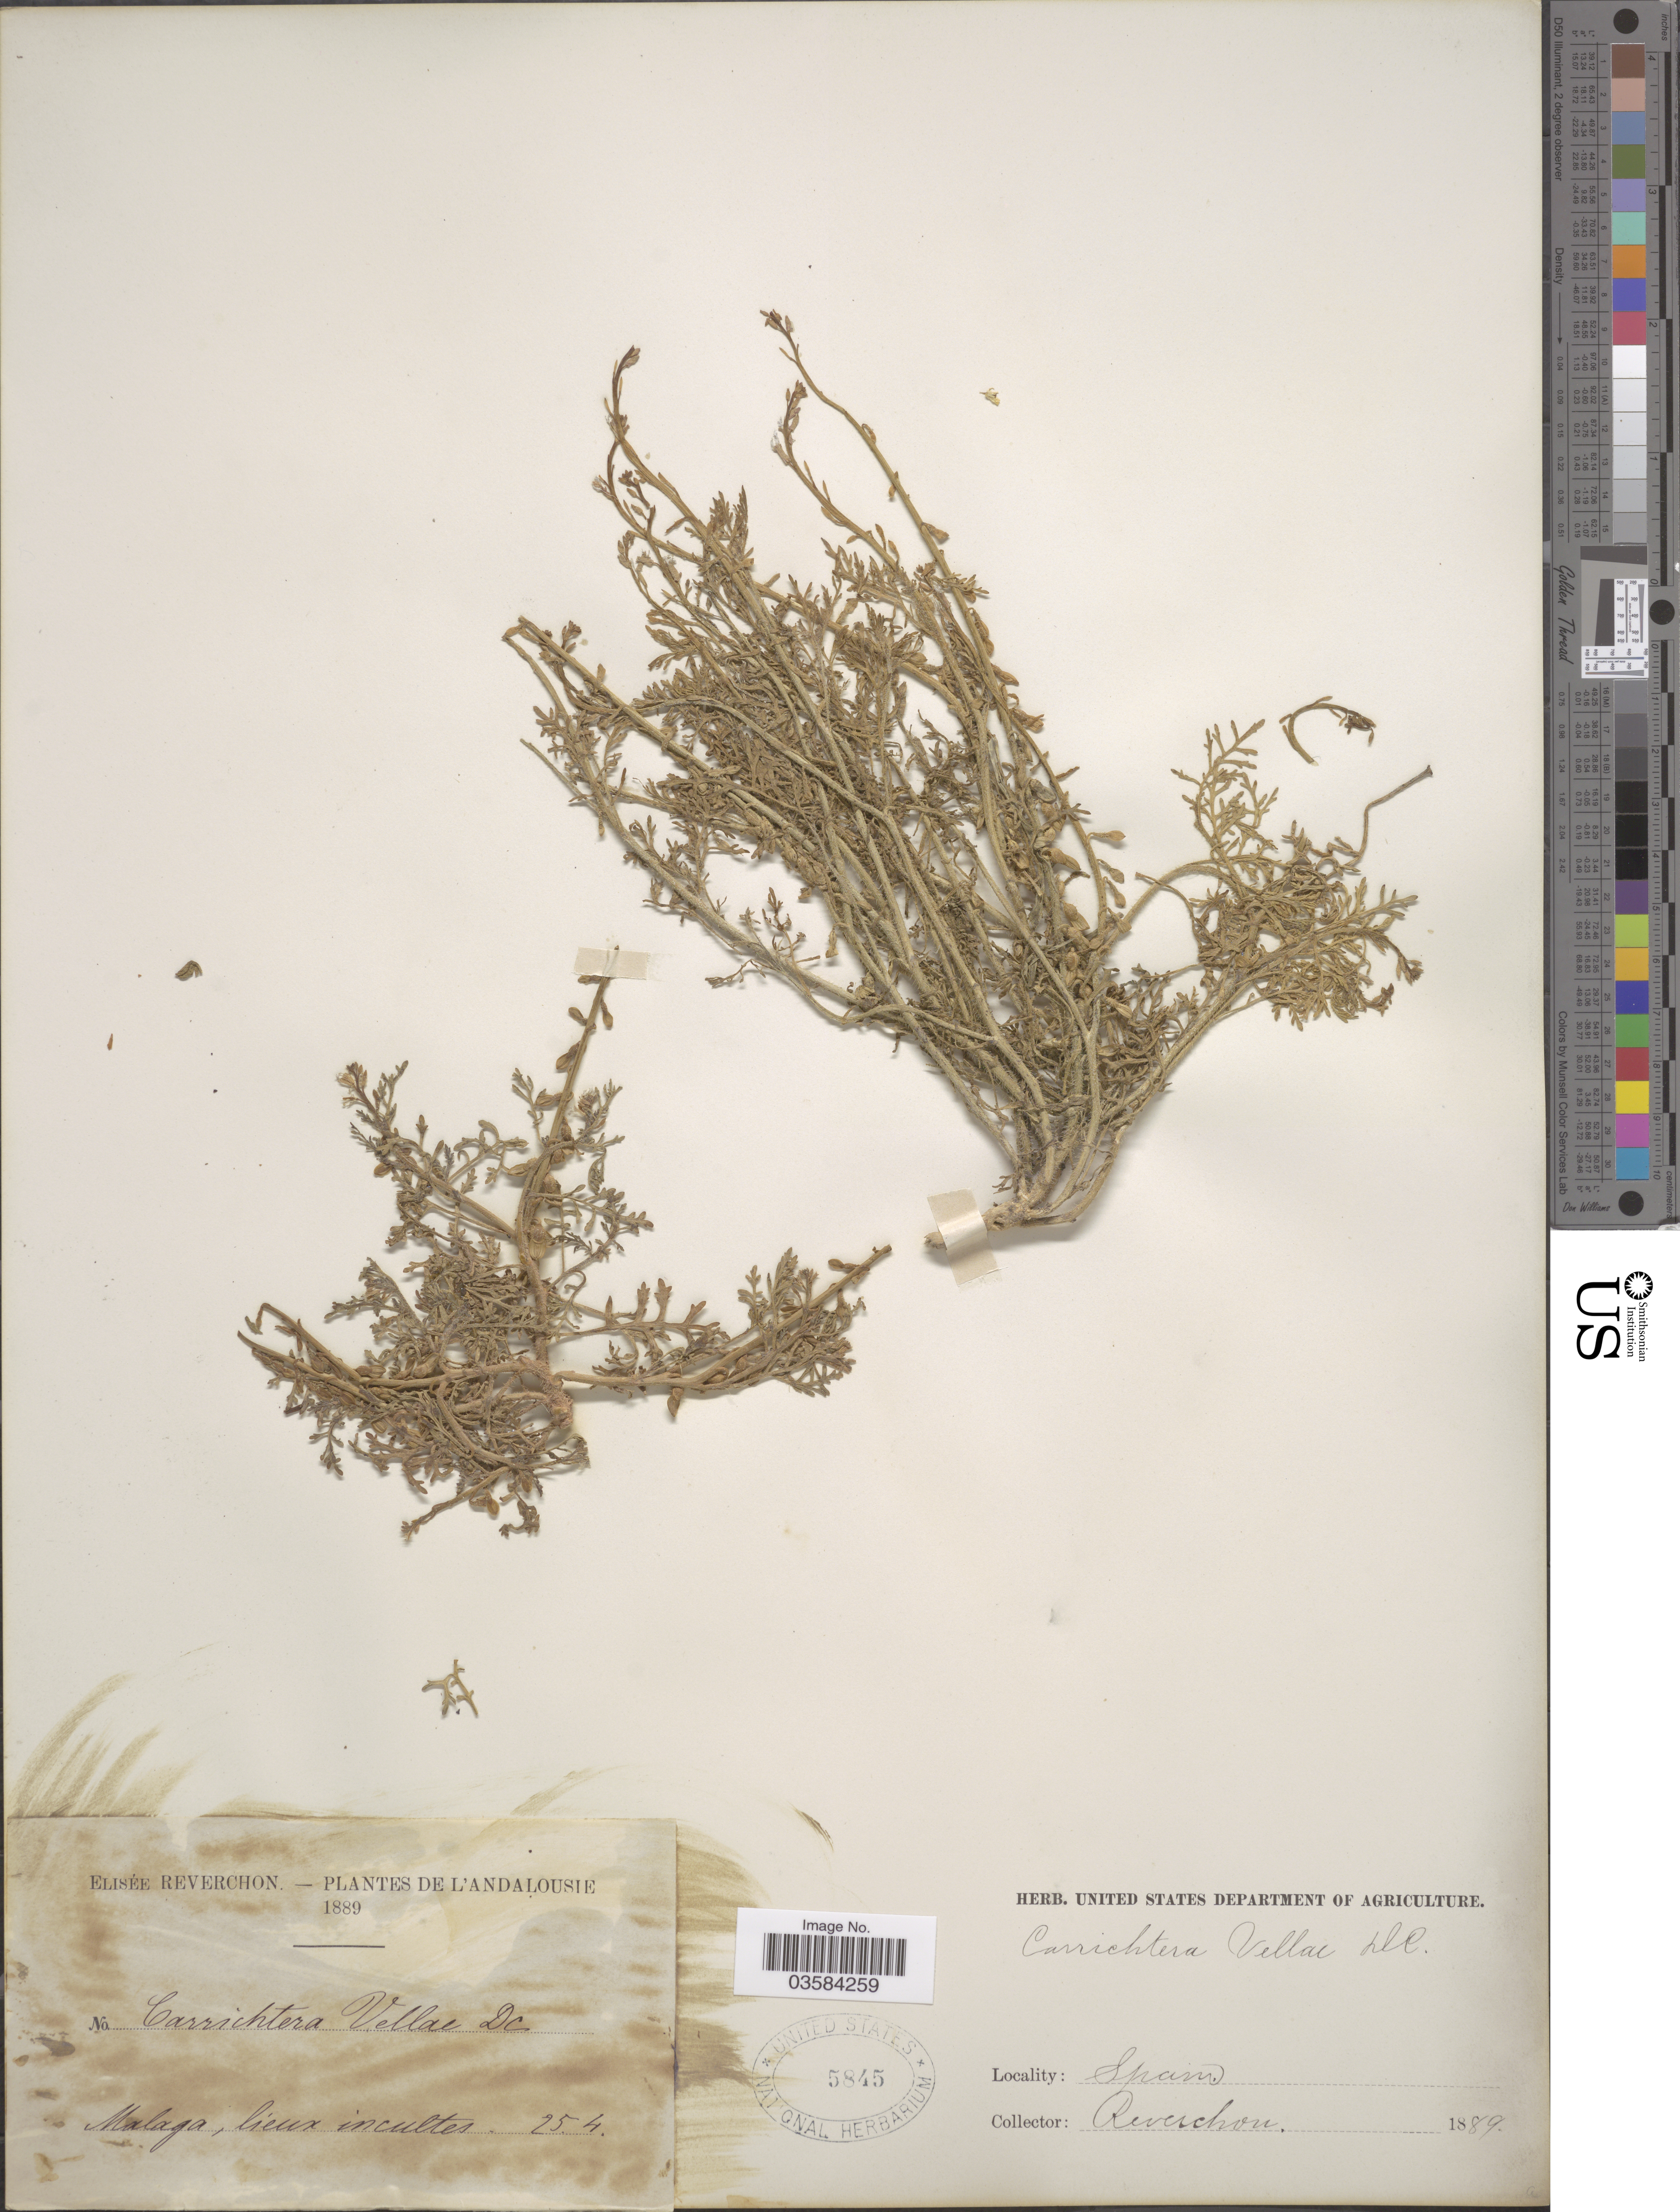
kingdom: Plantae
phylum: Tracheophyta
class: Magnoliopsida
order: Brassicales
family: Brassicaceae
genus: Carrichtera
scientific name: Carrichtera vellae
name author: DC.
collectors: E. Reverchon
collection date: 1889-04-25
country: Spain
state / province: Andalucía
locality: Andalousie. Malaga.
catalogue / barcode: US 5845